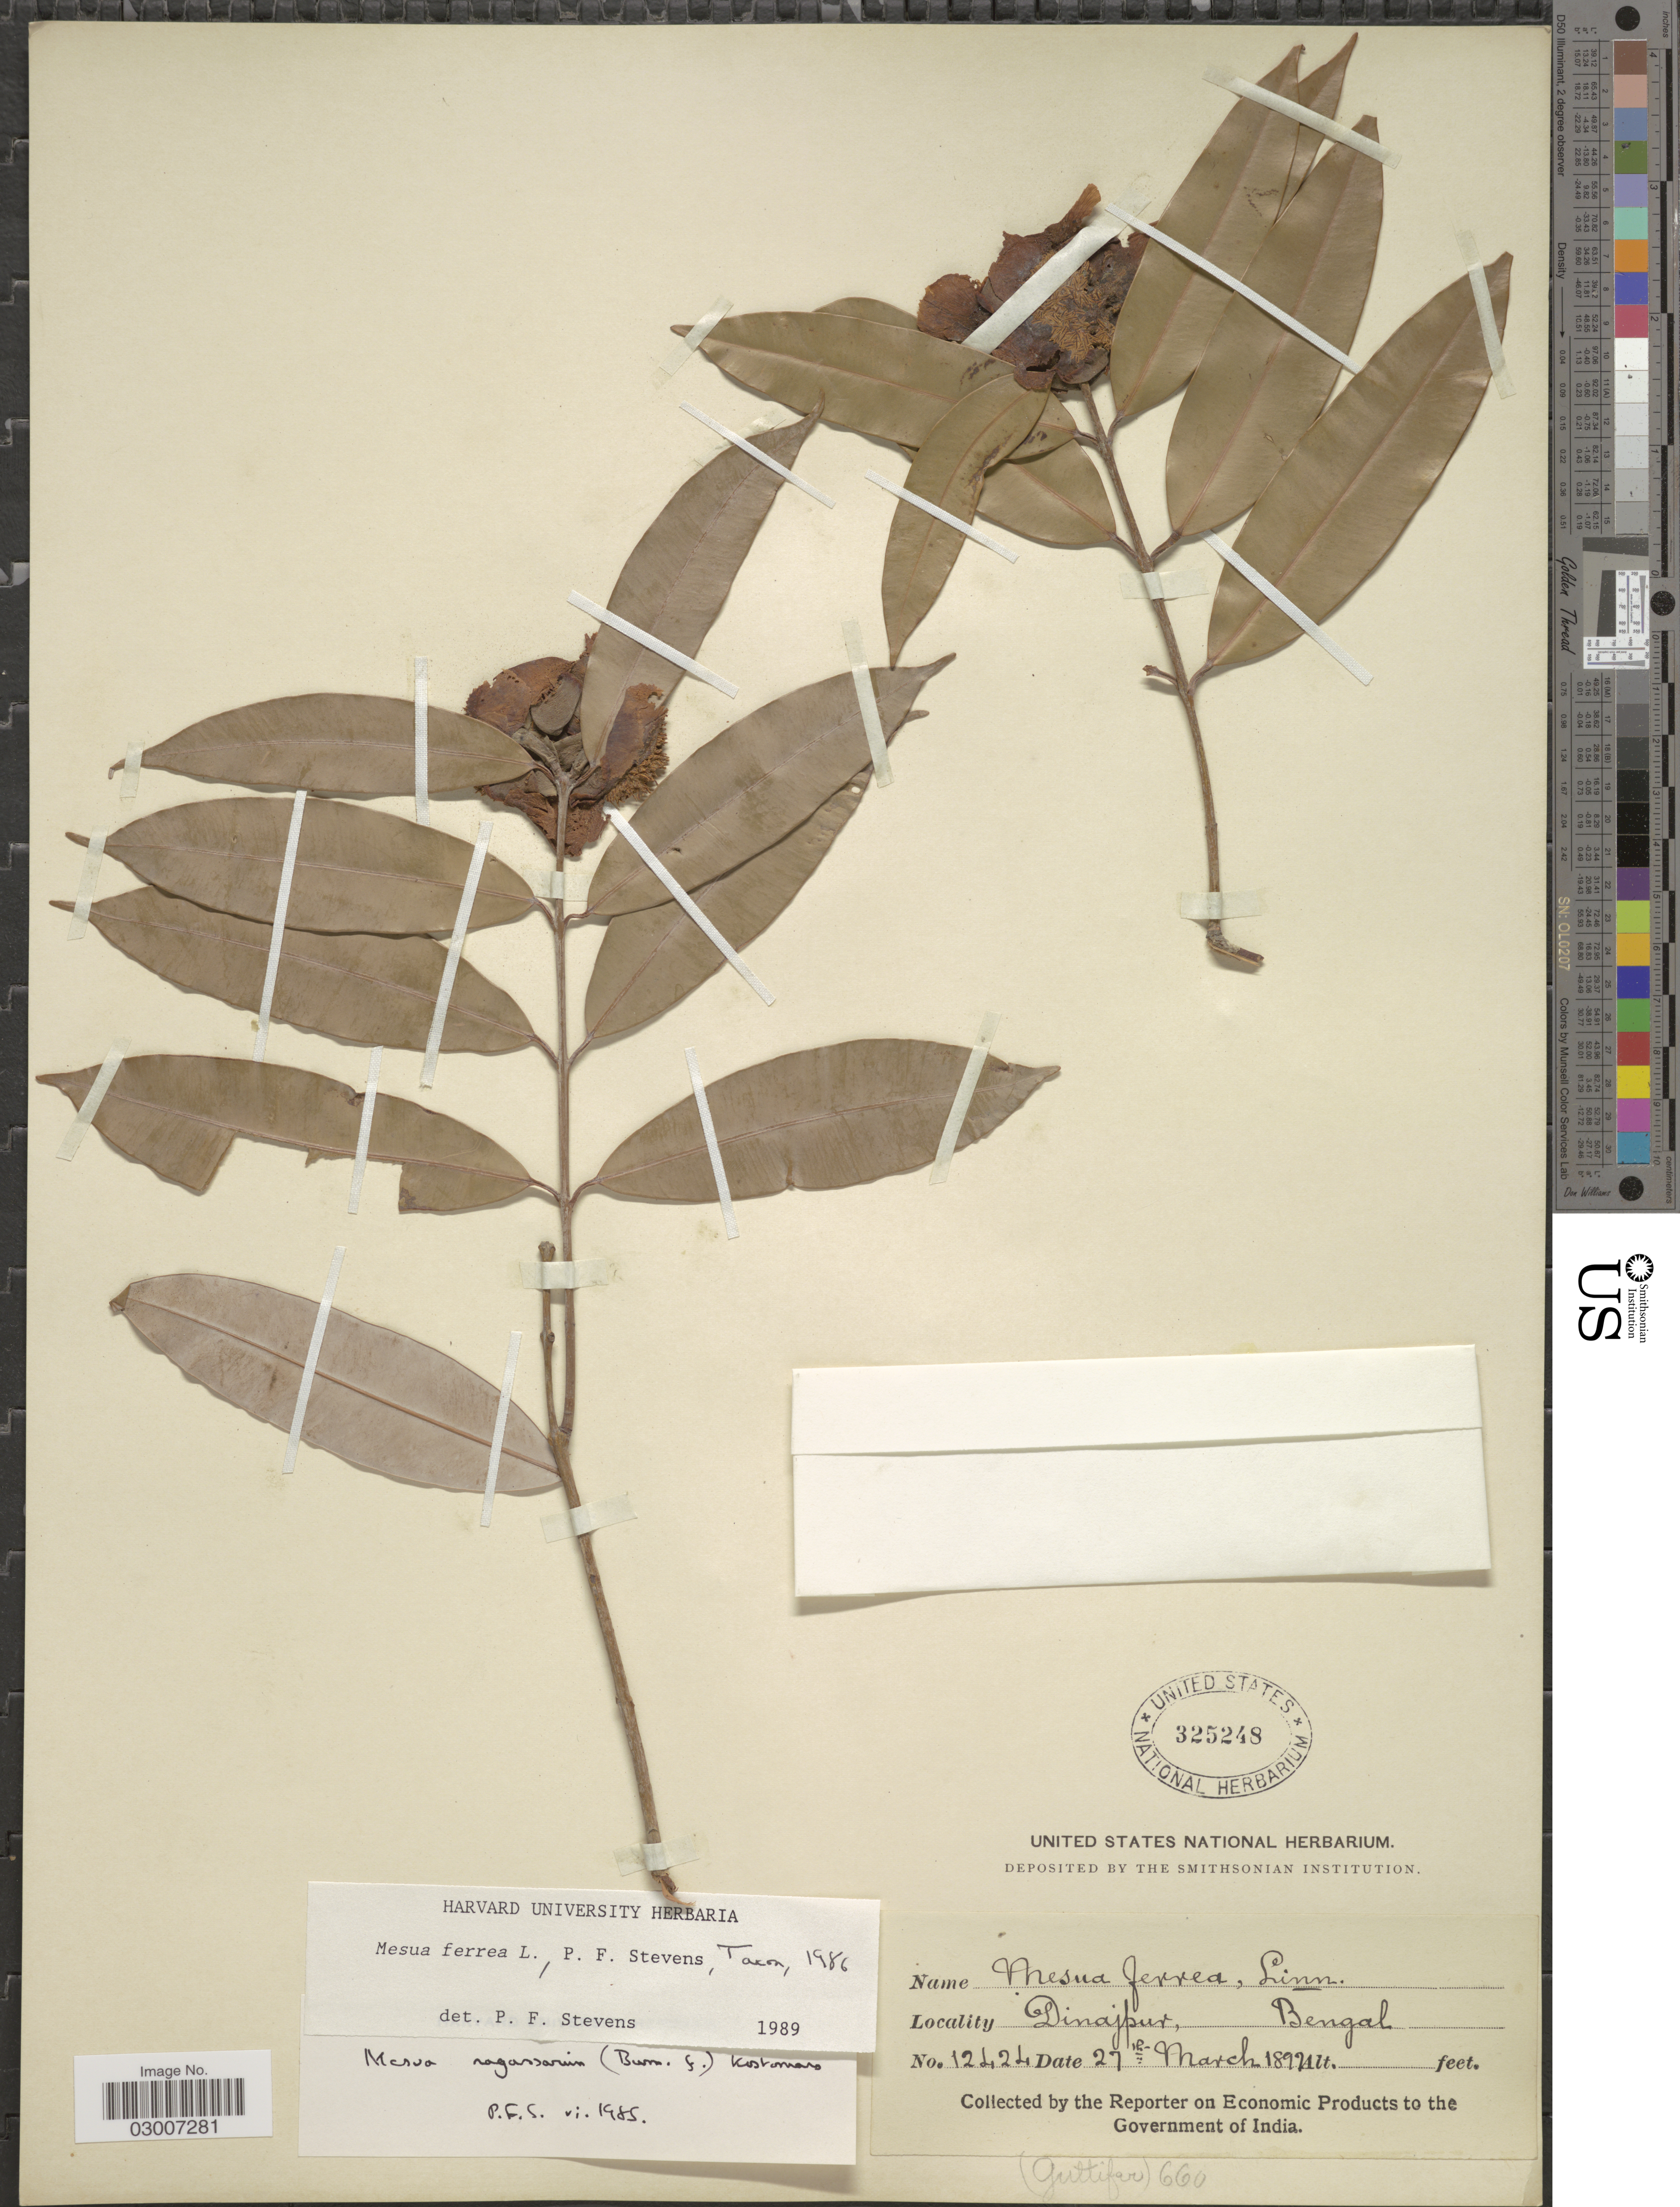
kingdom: Plantae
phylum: Tracheophyta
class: Magnoliopsida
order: Malpighiales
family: Calophyllaceae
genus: Mesua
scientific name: Mesua ferrea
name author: L.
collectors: Reporter on Economic Products to the Government of India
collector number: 12424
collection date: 1897-03-27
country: Bangladesh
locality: Dinajpur, Bengal.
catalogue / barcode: US 325248